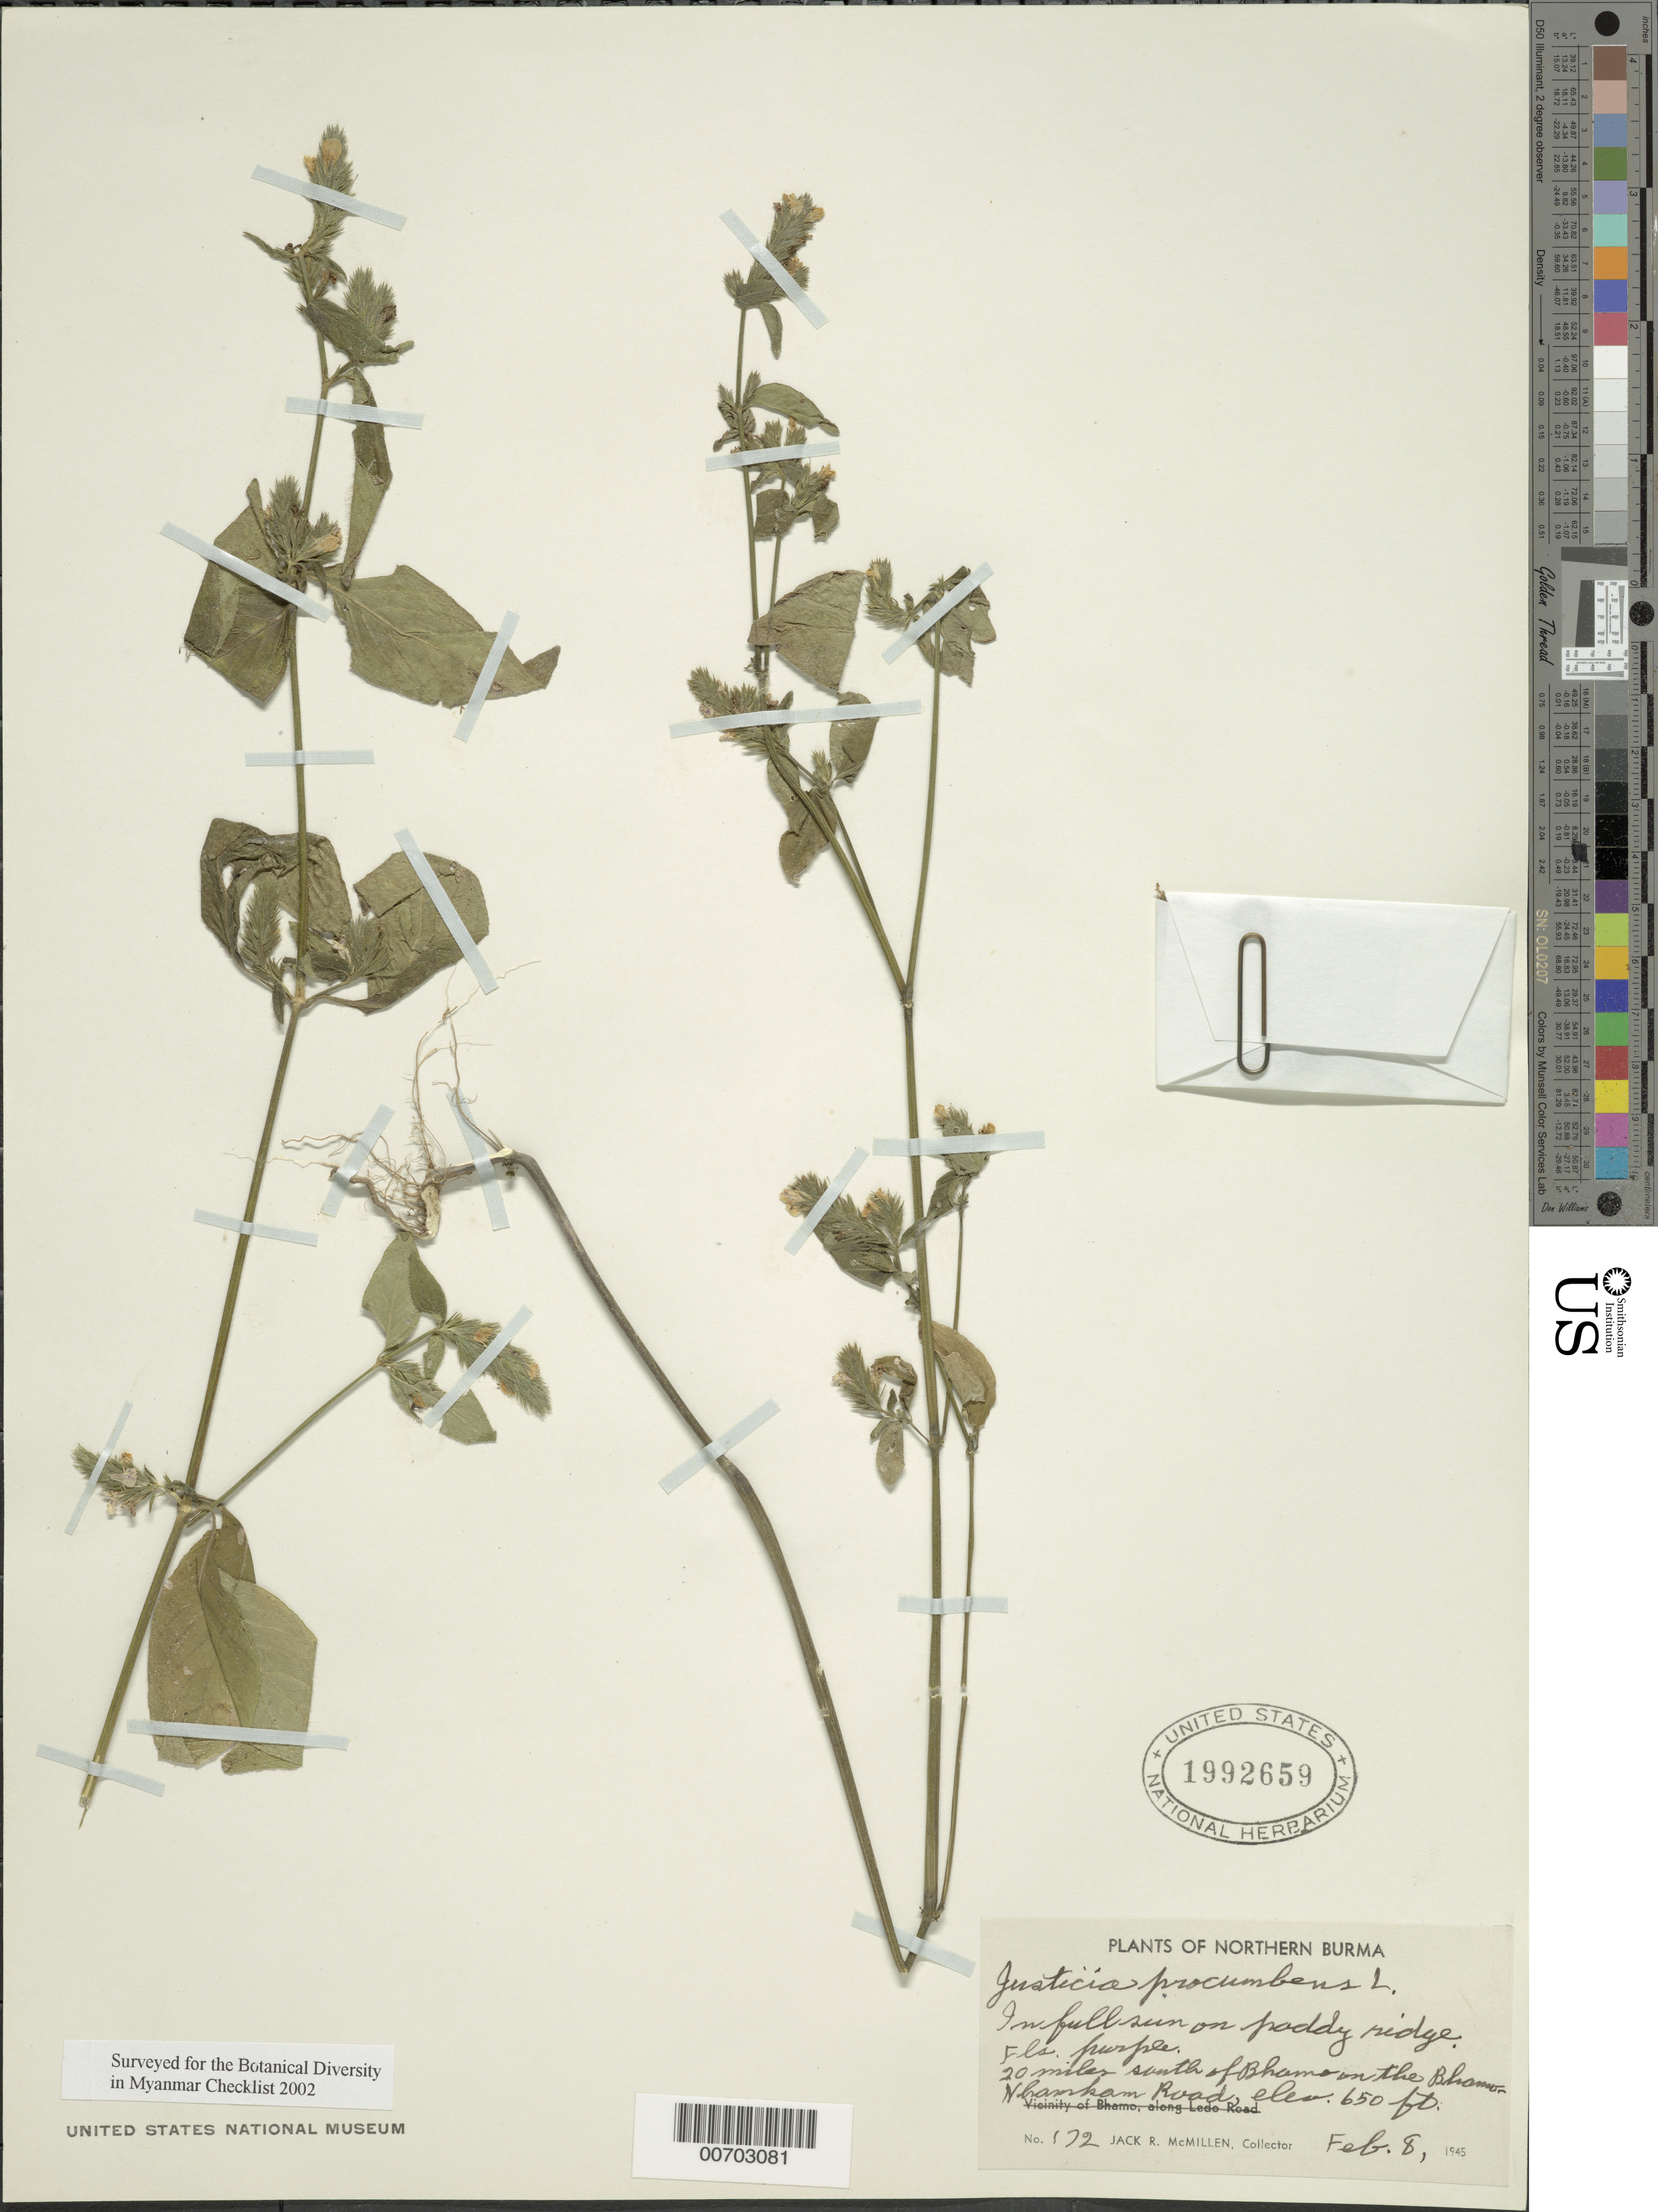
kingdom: Plantae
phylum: Tracheophyta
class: Magnoliopsida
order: Lamiales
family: Acanthaceae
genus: Justicia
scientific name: Justicia procumbens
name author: L.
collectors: J. McMillen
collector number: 172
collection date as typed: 08 Feb 1945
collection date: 1945-02-08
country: Myanmar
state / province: Kachin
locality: Bhamo, 20 mi. S on Bhamo-Nhamkam Road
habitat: Full sun on paddy ridge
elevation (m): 198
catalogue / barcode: US 1992659